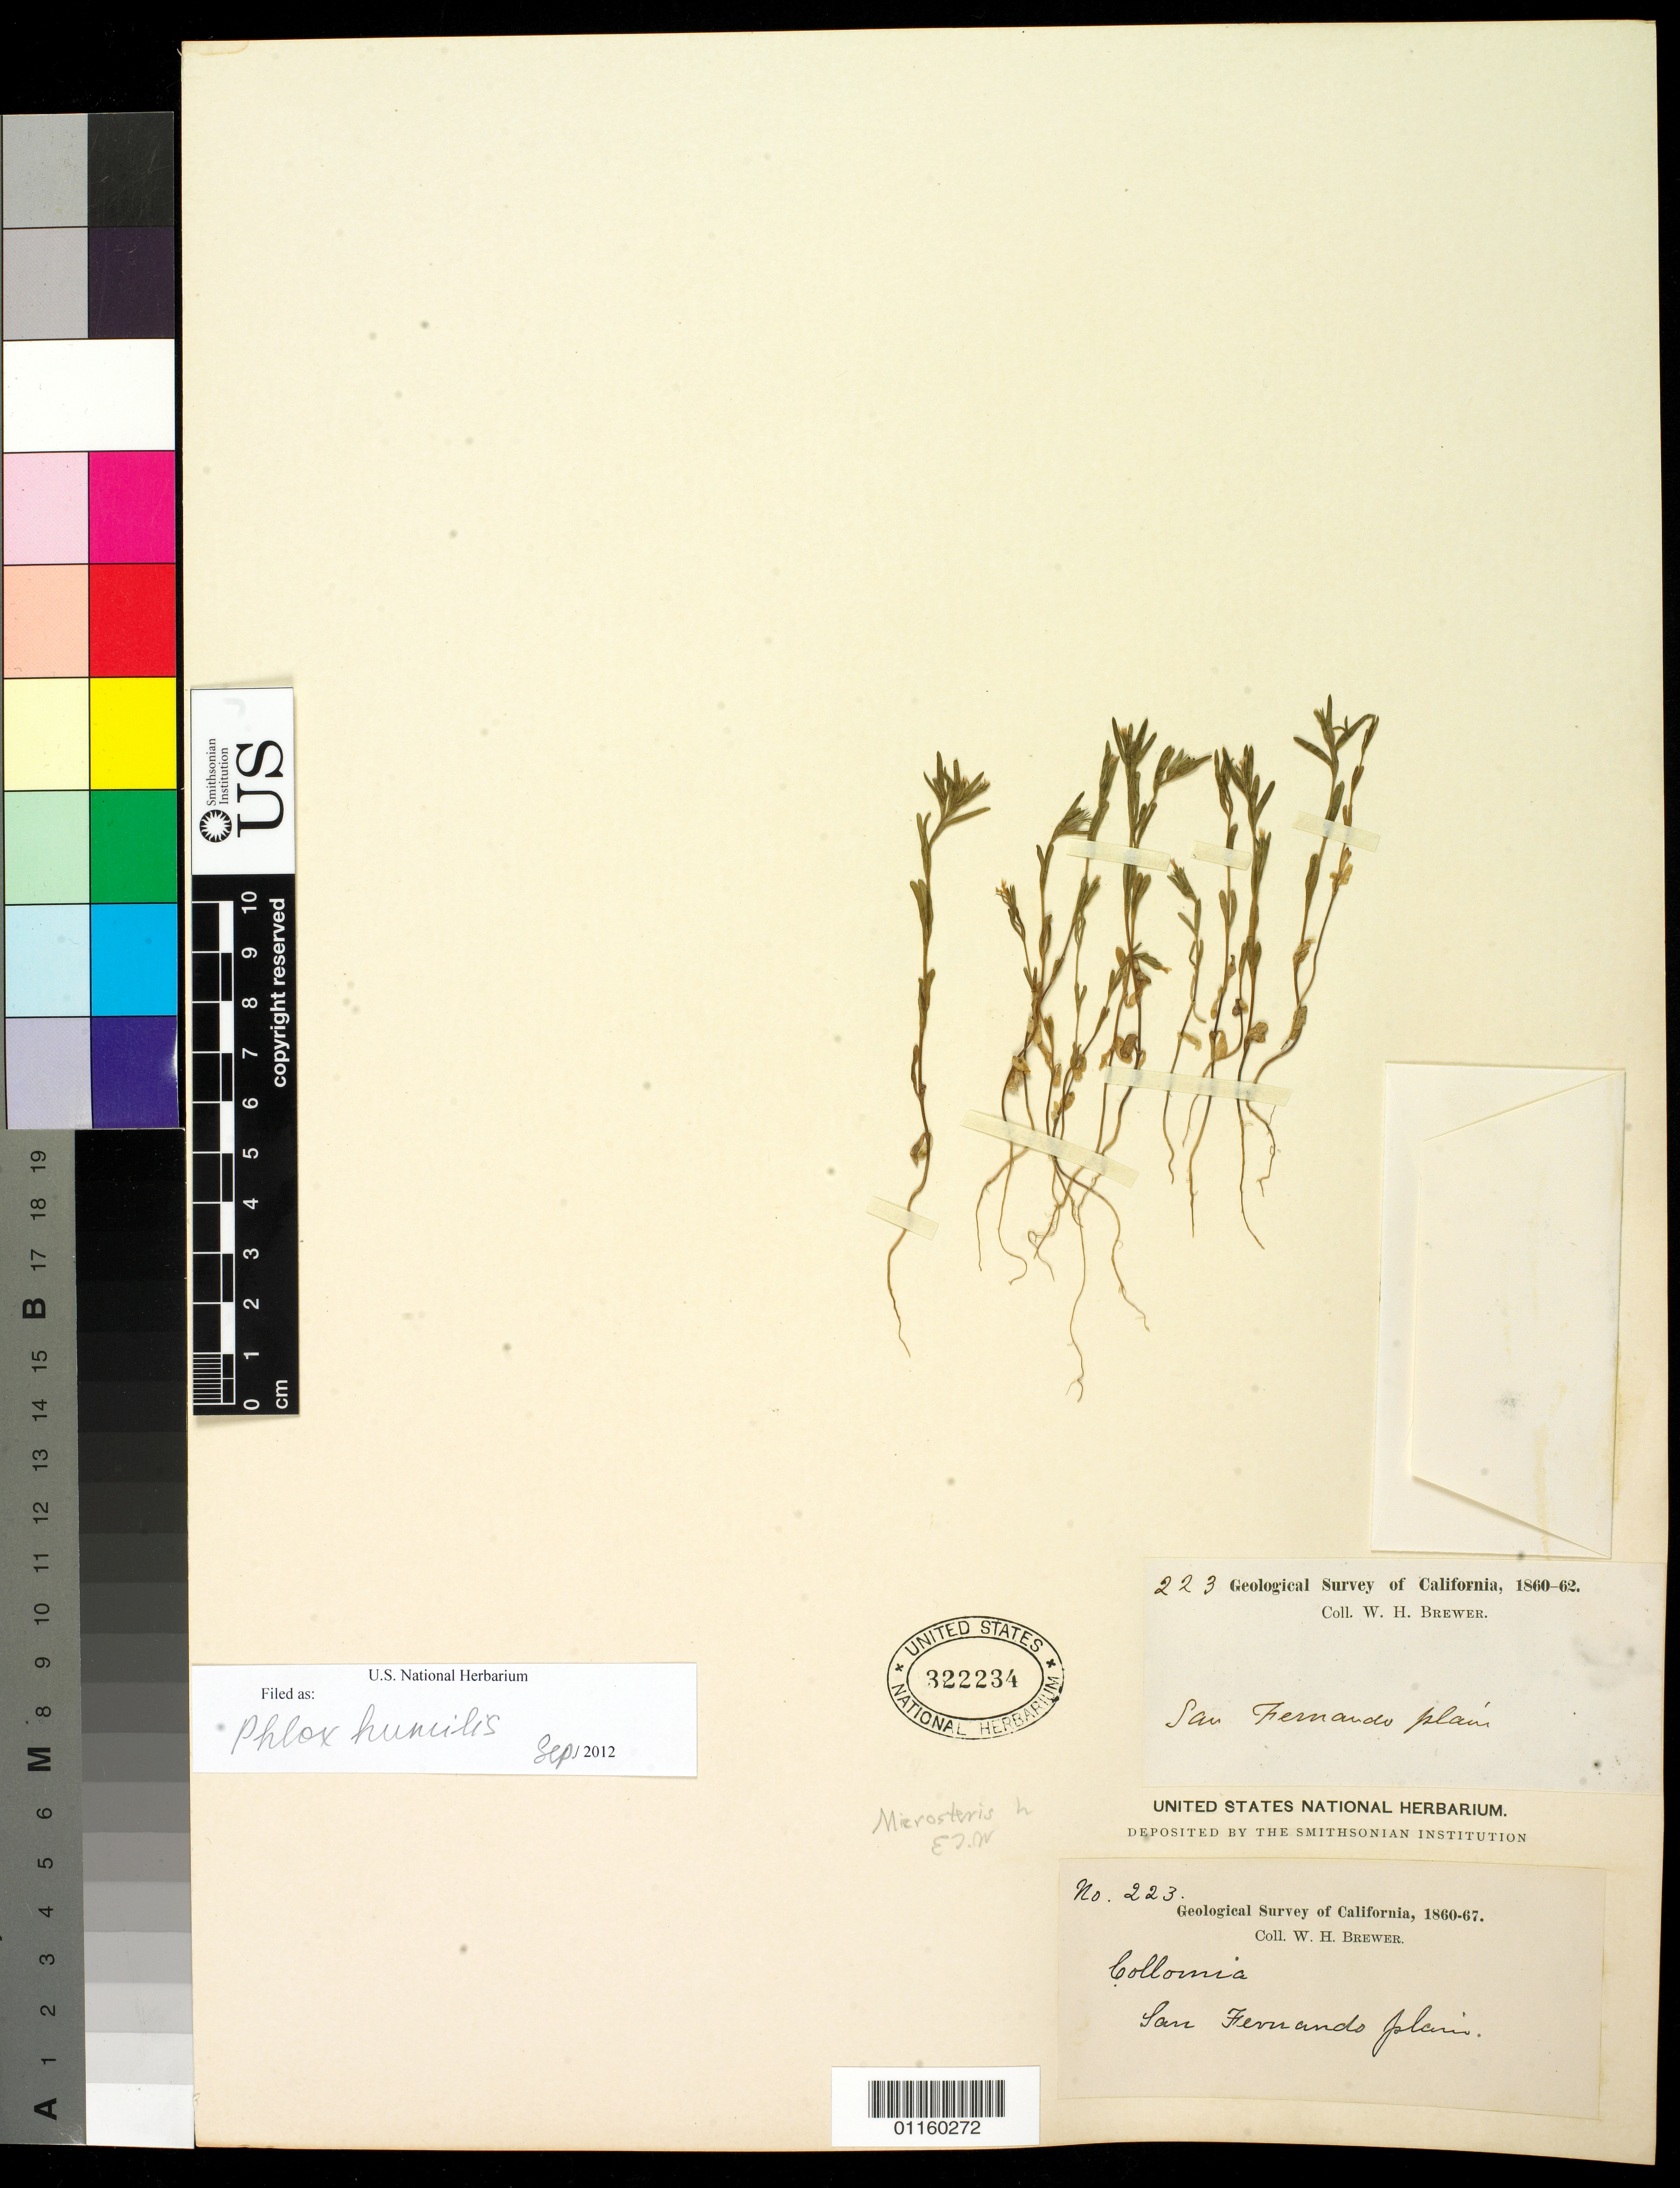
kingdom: Plantae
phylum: Tracheophyta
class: Magnoliopsida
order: Ericales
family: Polemoniaceae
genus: Microsteris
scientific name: Microsteris gracilis var. humilior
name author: (Hook.) Cronquist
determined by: (US) Smithsonian Institution - National Museum of Natural History - Department of Botany (UNITED STATES)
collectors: W. H. Brewer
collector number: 223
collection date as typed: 1860 to -- --- 1867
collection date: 1860/1867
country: United States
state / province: California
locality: San Fernando plain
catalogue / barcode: US 322234